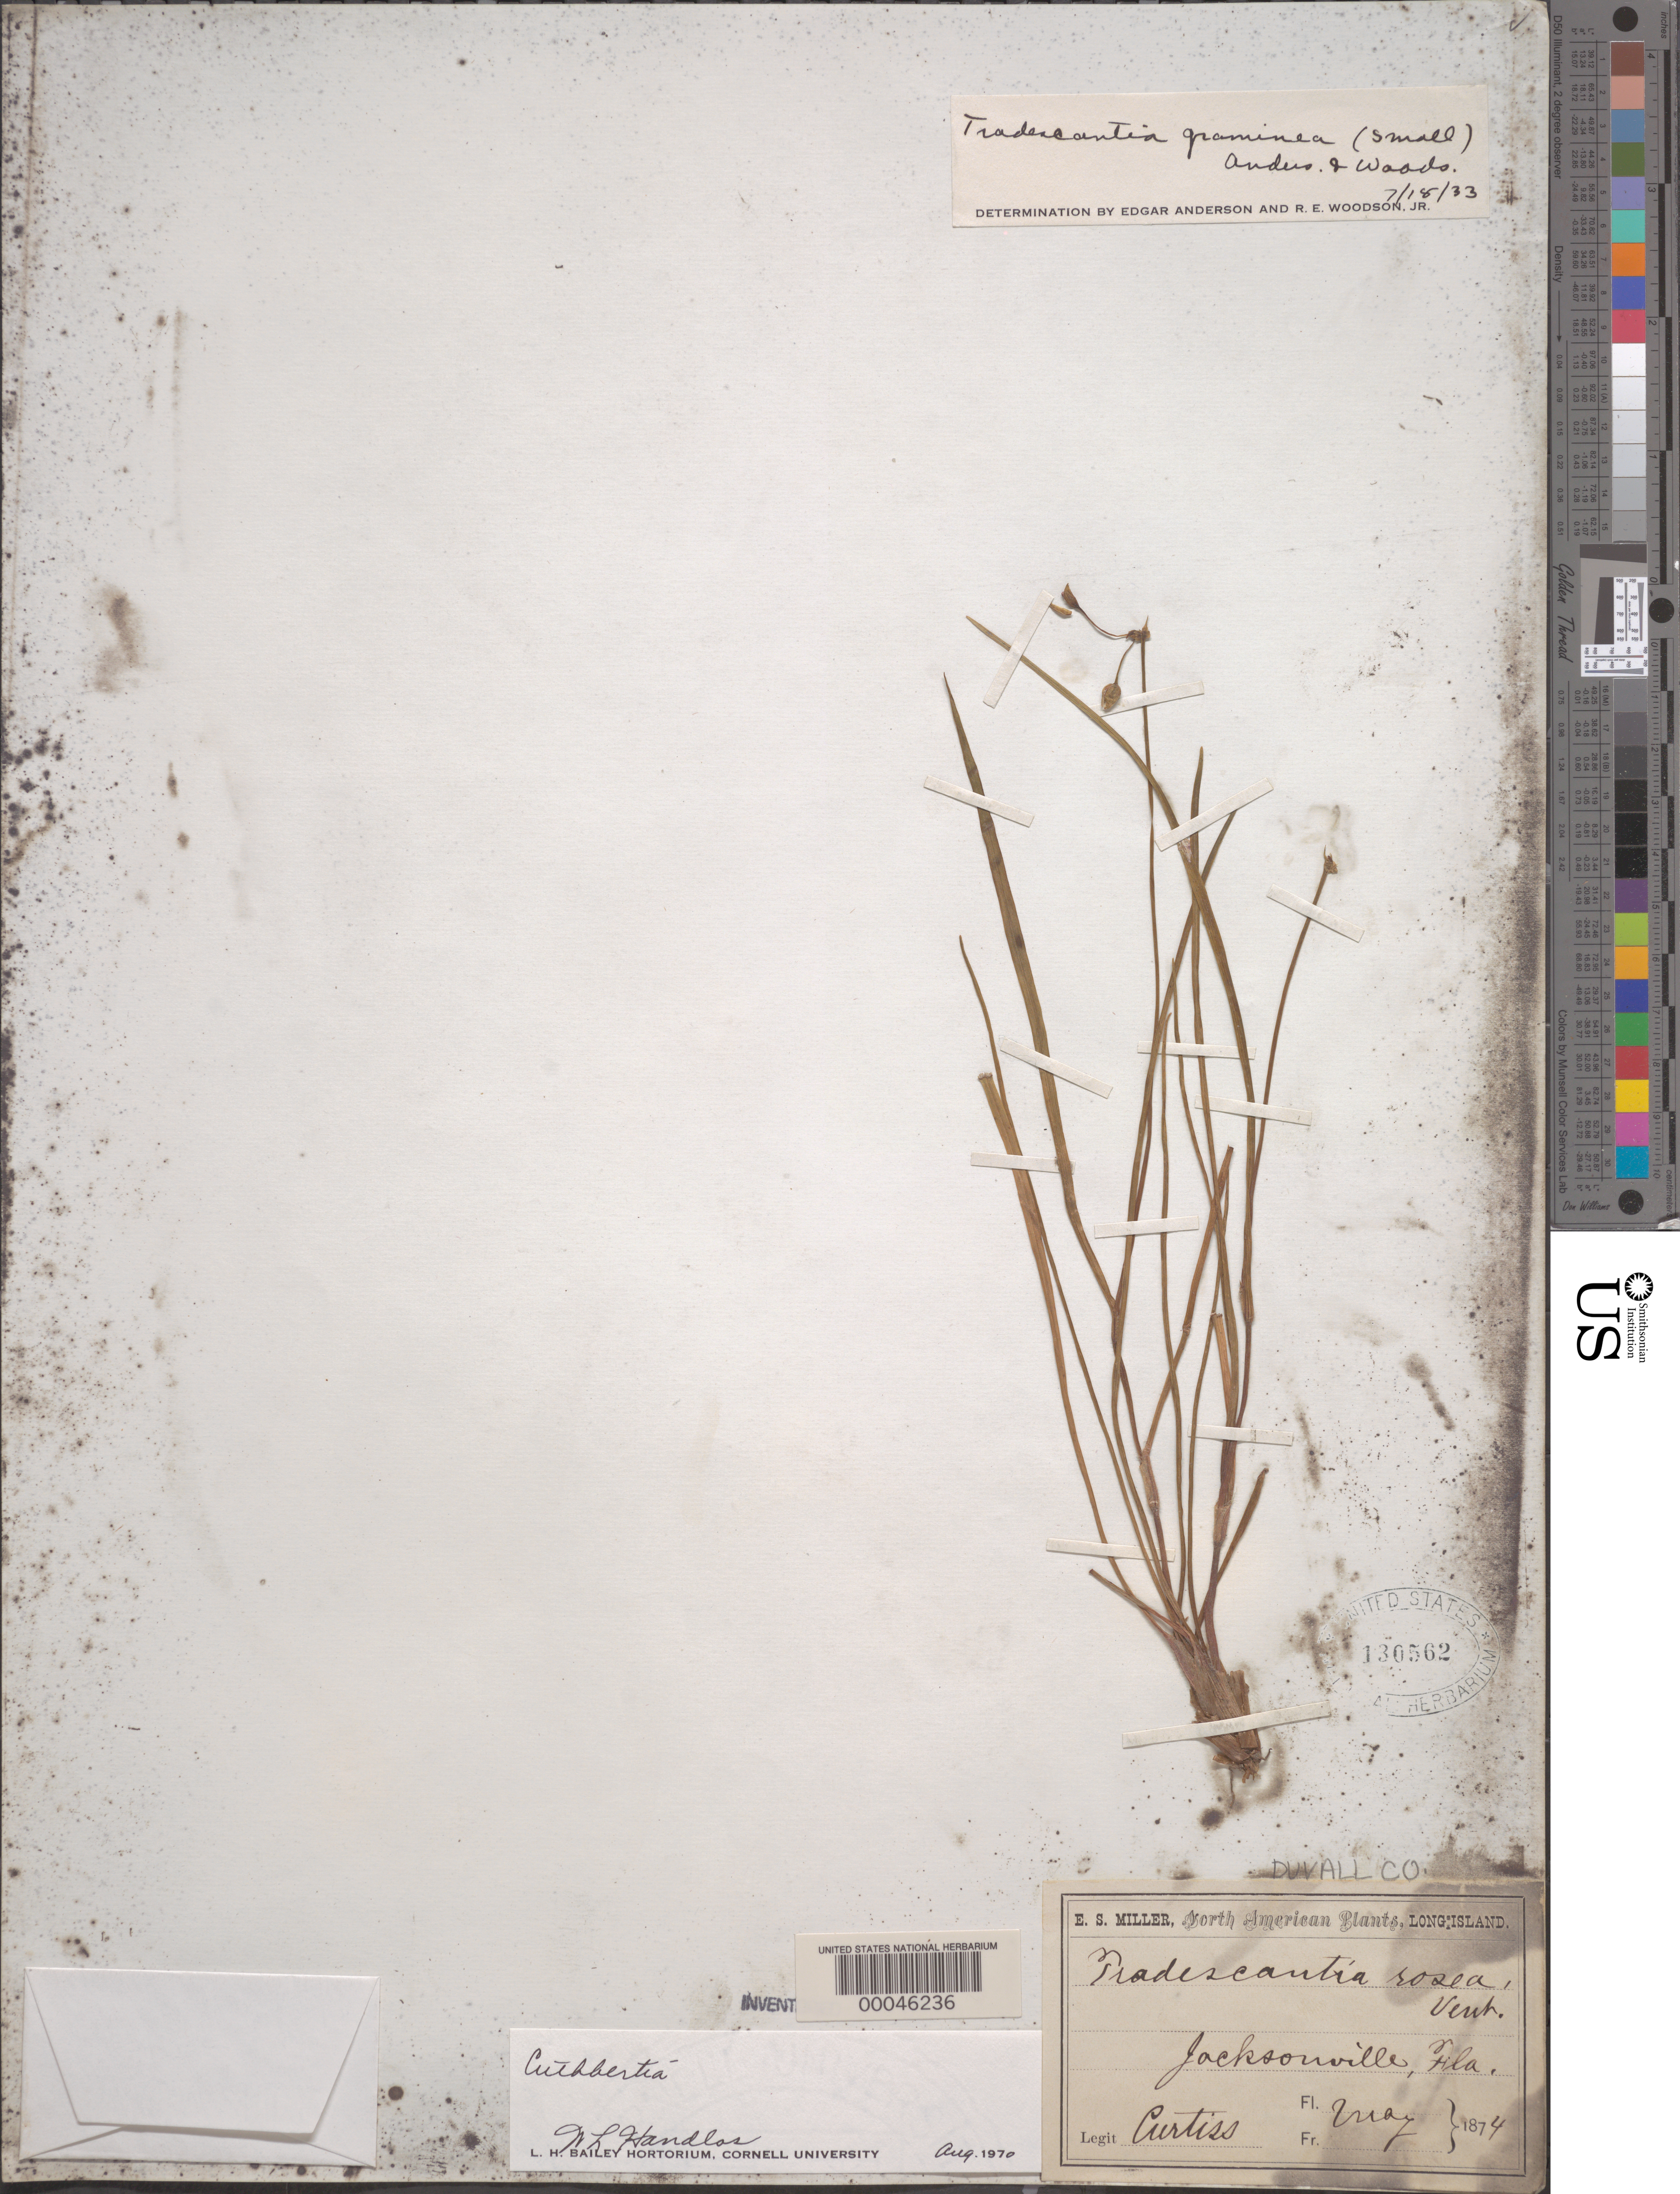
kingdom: Plantae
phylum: Tracheophyta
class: Liliopsida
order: Commelinales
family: Commelinaceae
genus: Cuthbertia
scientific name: Cuthbertia graminea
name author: Small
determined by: Strong, Mark T., (BOT), Smithsonian Institution - National Museum of Natural History (UNITED STATES)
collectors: -. Curtiss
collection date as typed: May 1874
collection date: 1874-05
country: United States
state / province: Florida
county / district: Duval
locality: Jacksonville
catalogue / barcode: US 130562